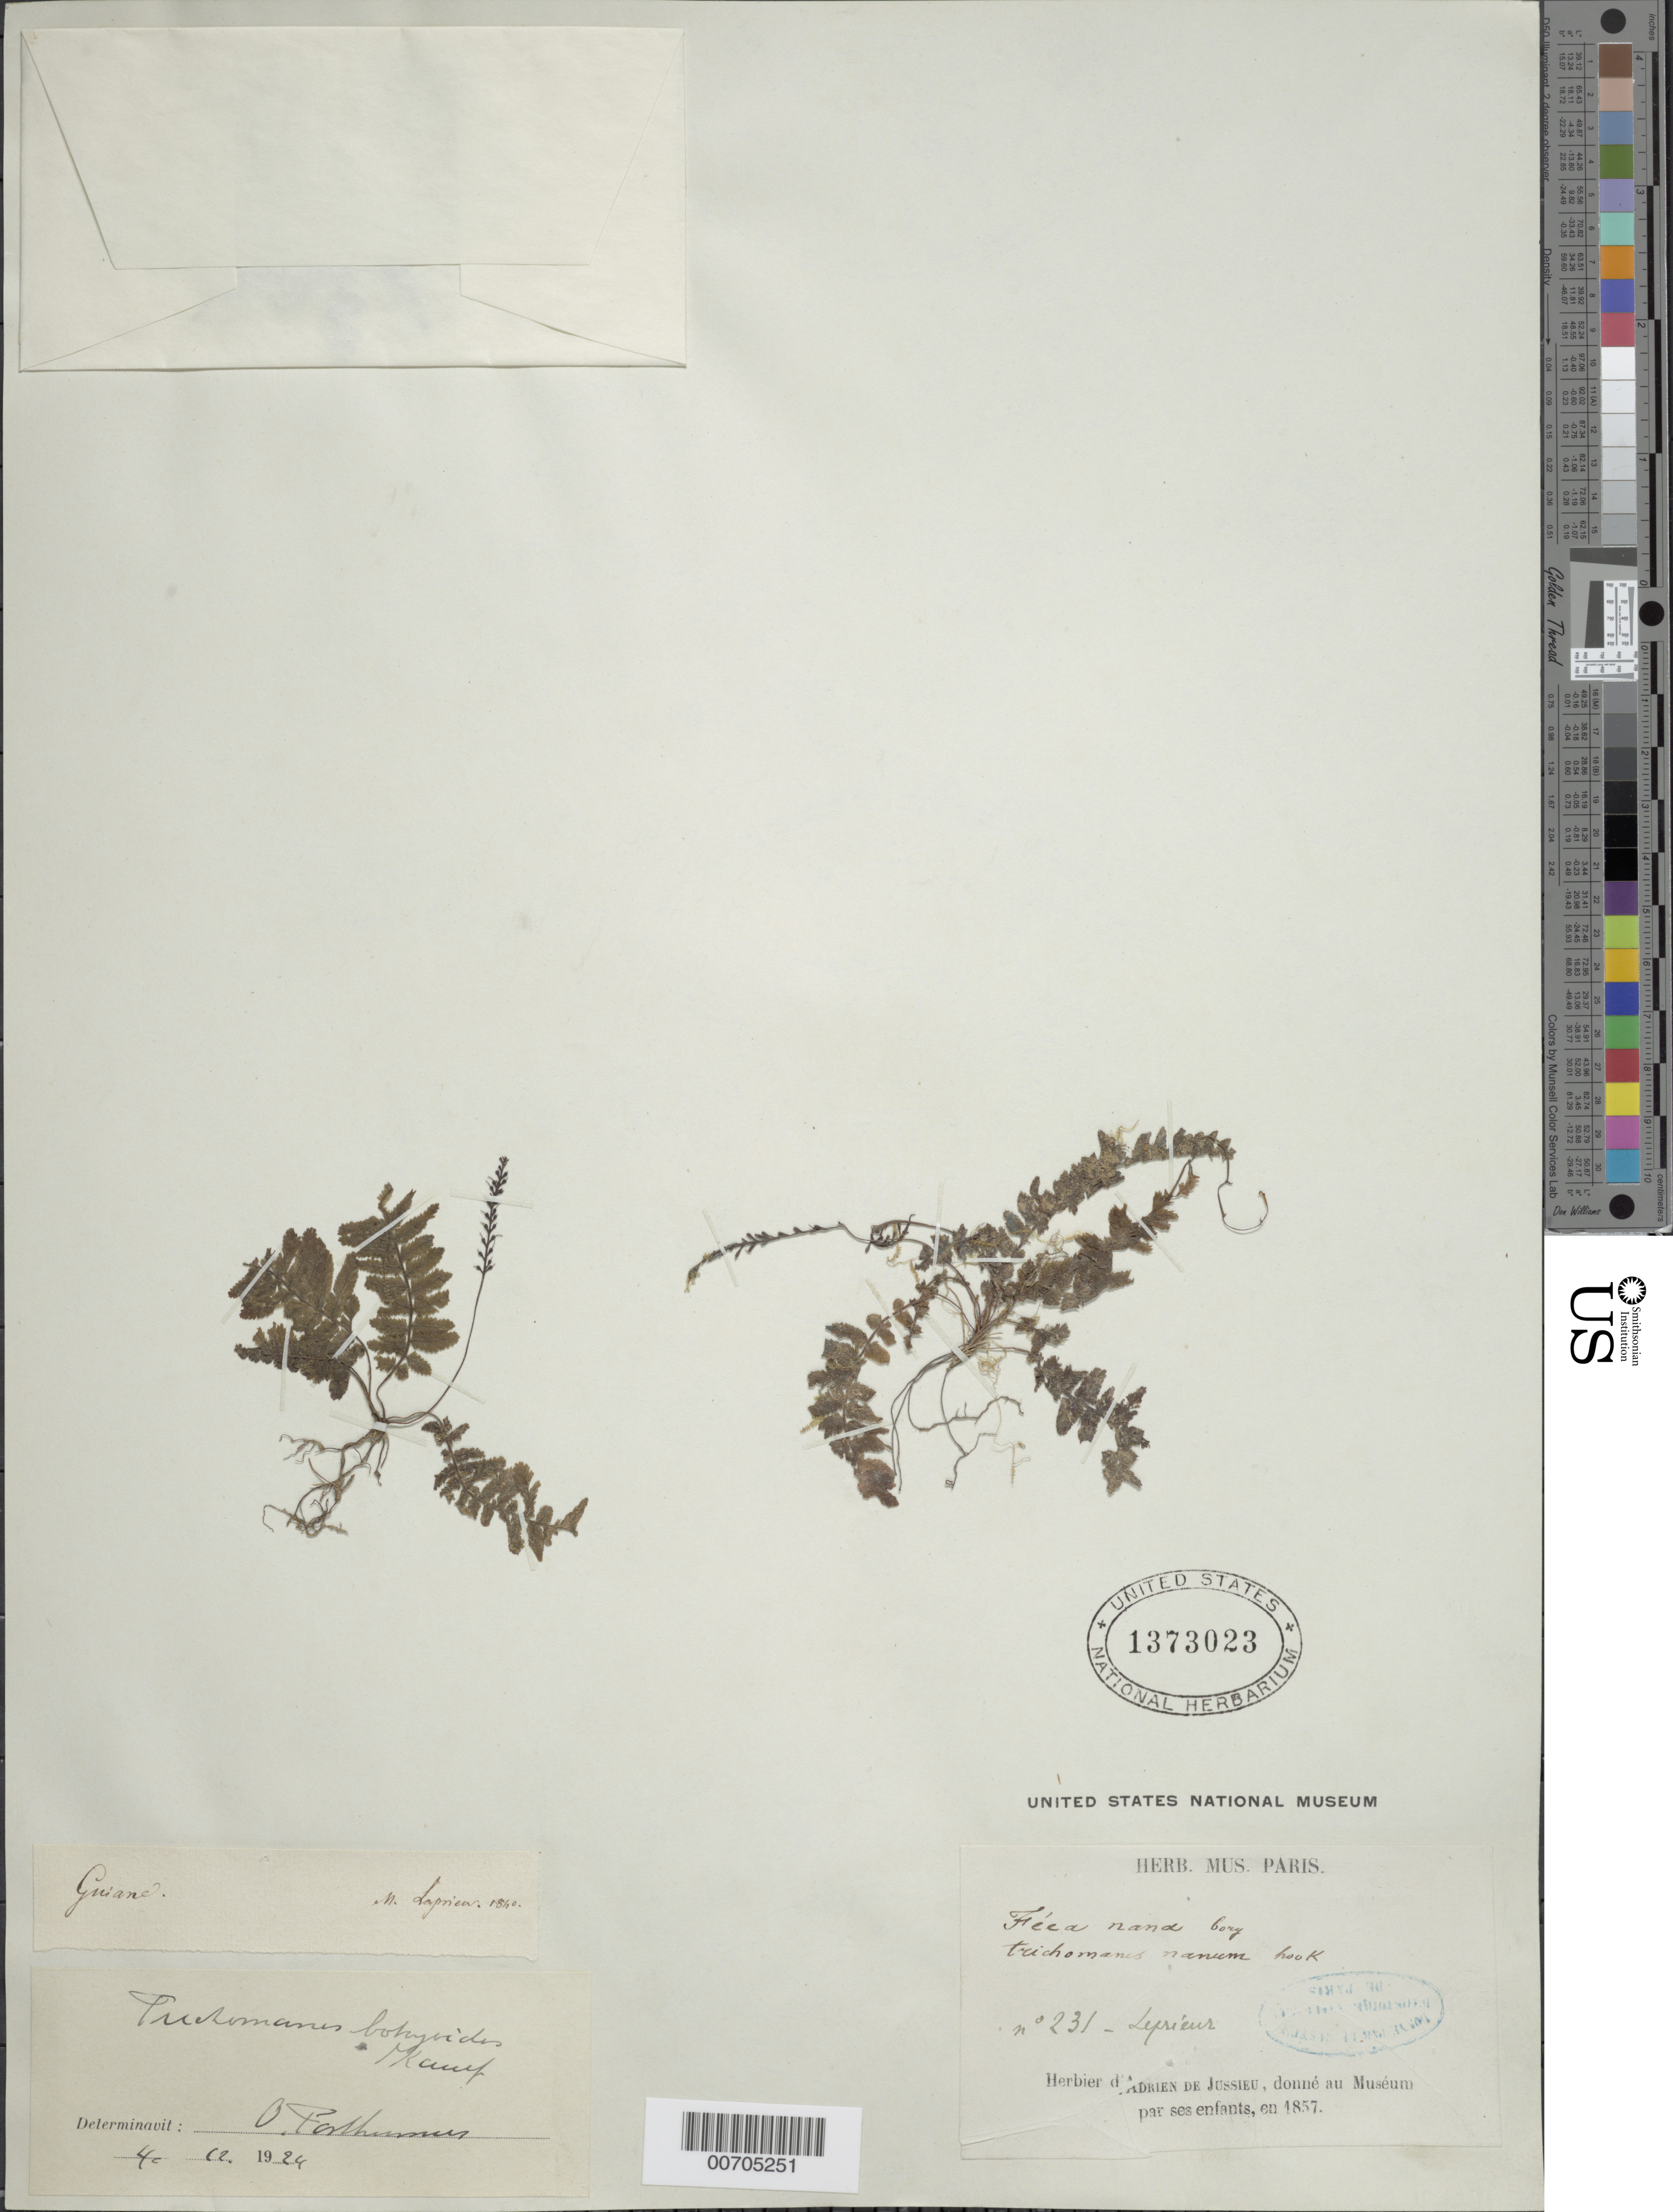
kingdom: Plantae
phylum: Tracheophyta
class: Polypodiopsida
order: Hymenophyllales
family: Hymenophyllaceae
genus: Trichomanes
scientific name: Trichomanes botryoides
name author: Kaulf.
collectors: F. M. R. Leprieur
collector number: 231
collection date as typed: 1840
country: French Guiana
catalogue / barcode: US 1373023